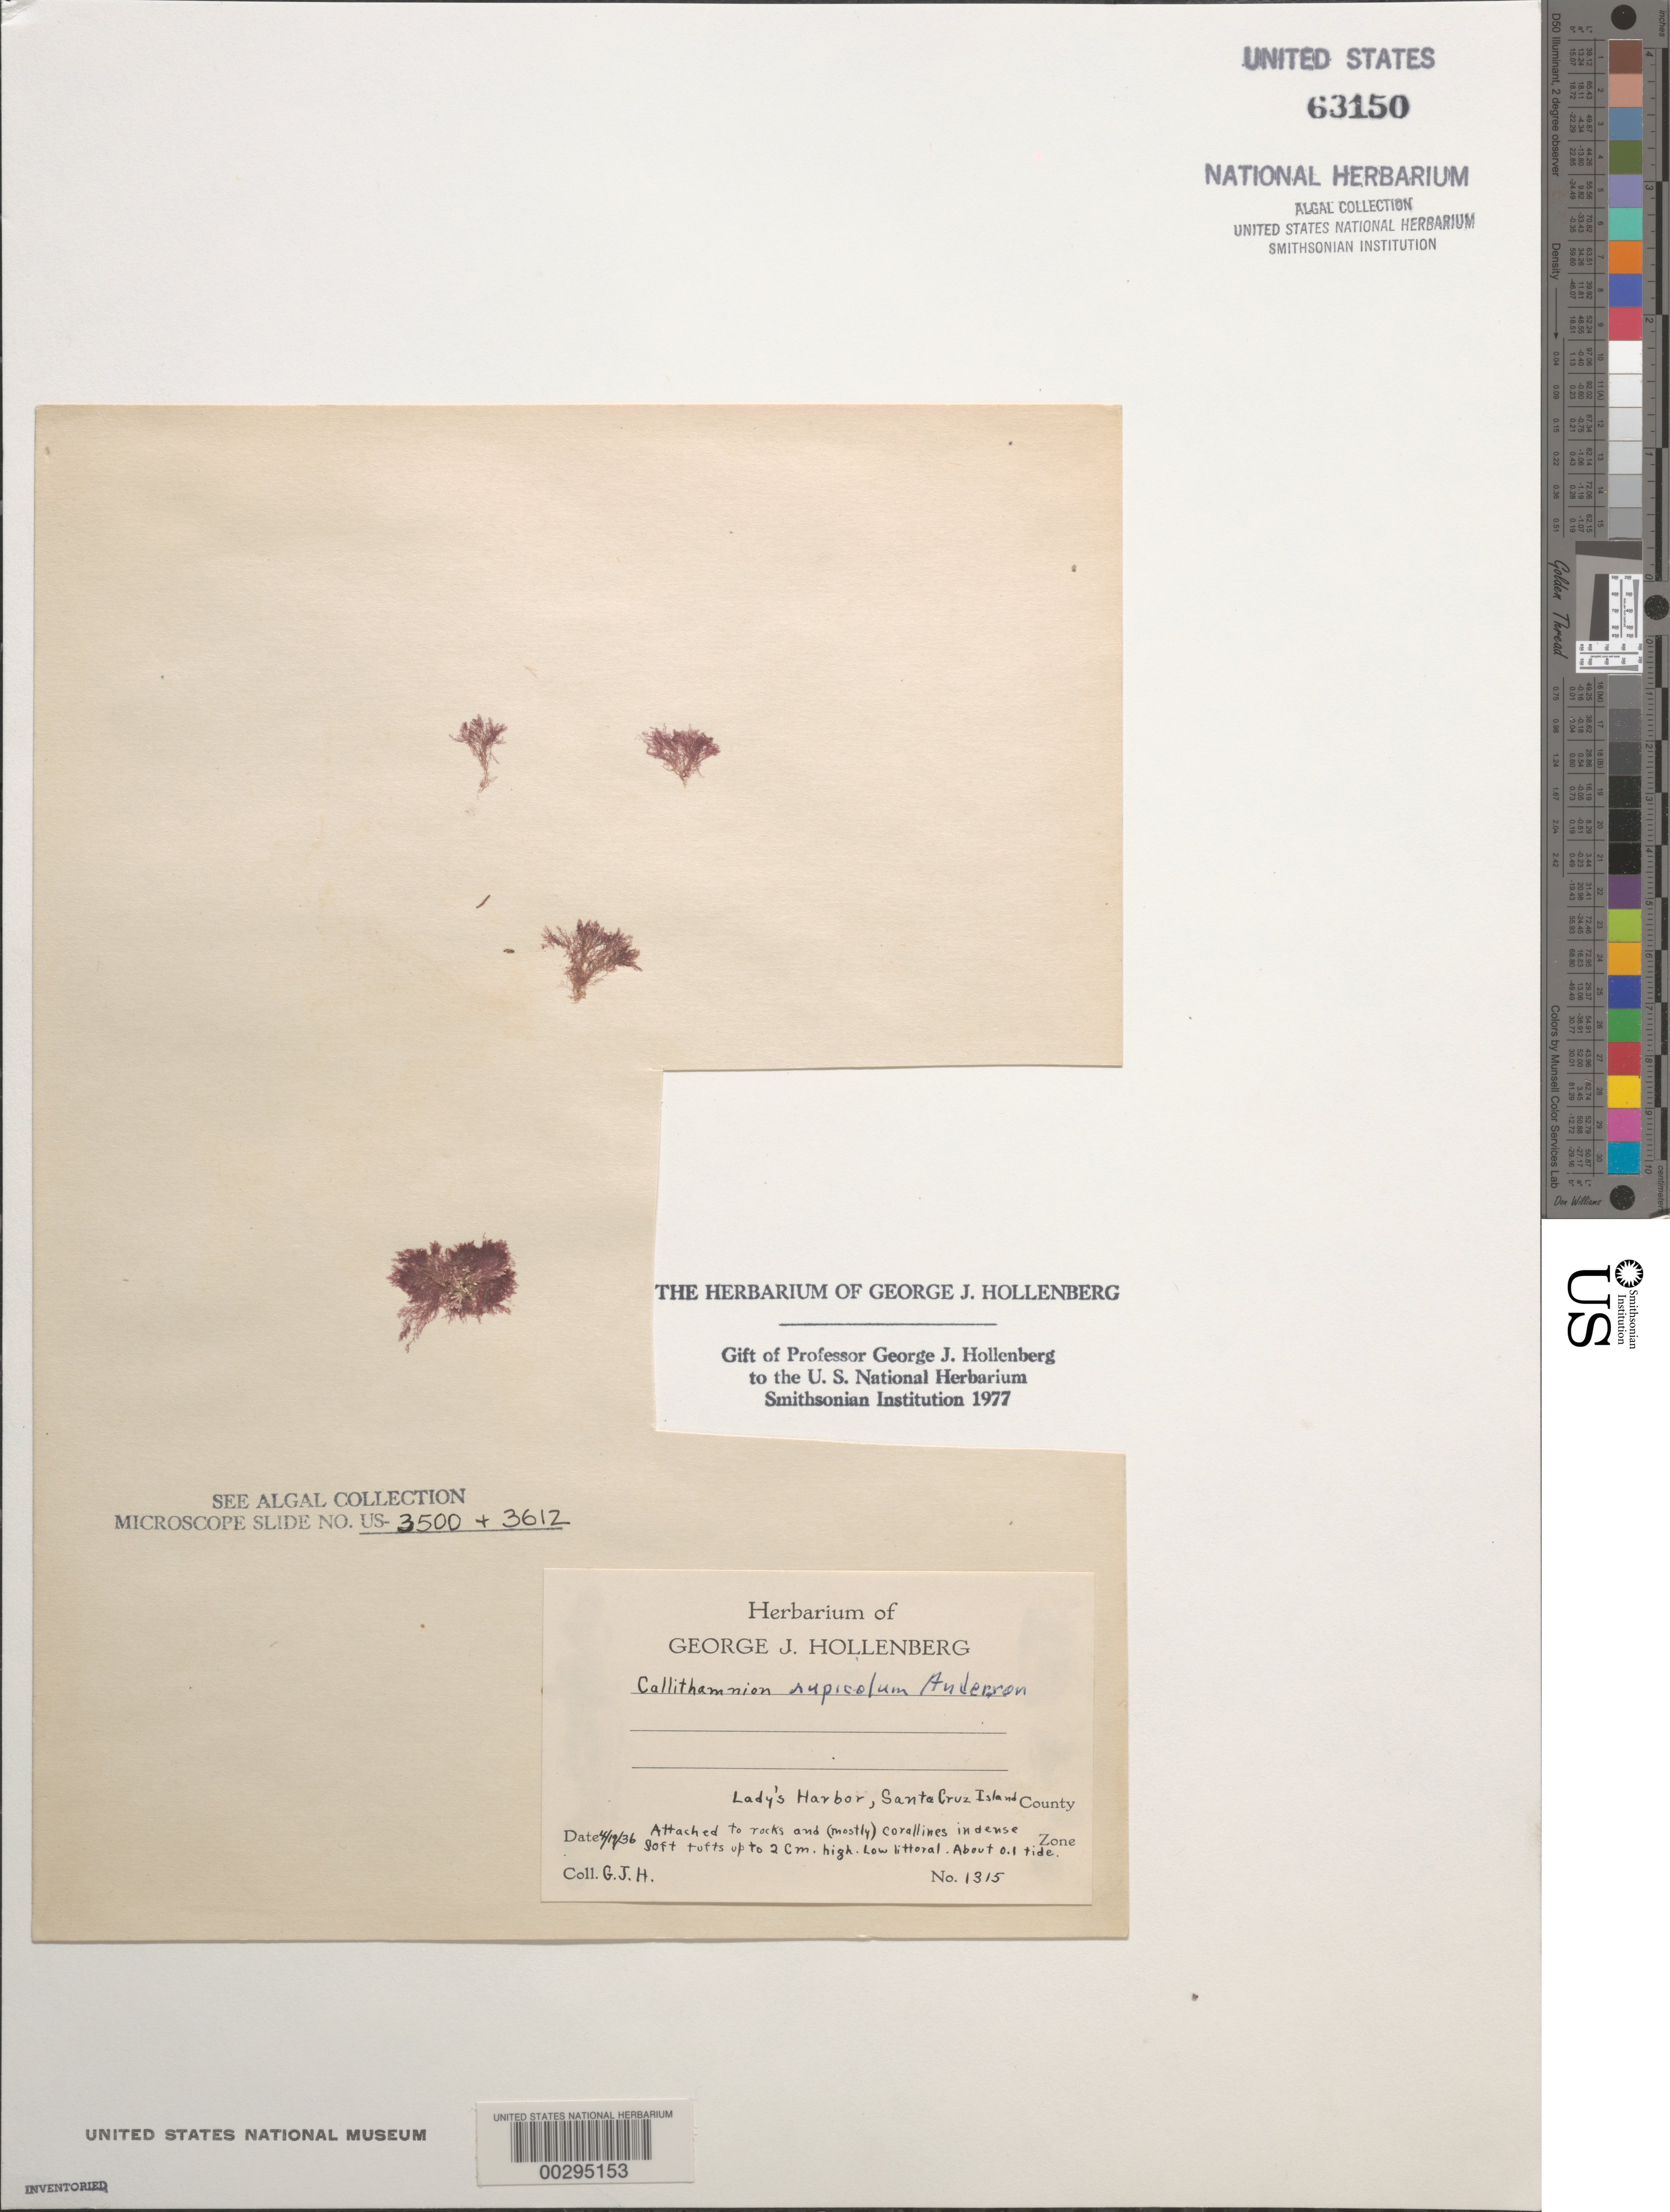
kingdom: Plantae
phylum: Rhodophyta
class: Florideophyceae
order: Ceramiales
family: Callithamniaceae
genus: Callithamnion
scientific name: Callithamnion rupicolum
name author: (C.L. Anderson) C.L. Anderson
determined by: Hollenberg, George J.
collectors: G. Hollenberg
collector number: GJH 1315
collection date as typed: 19 Apr 1936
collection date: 1936-04-19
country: United States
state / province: California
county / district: Santa Barbara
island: Santa Cruz Island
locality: Lady's Harbor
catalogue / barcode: US 63150